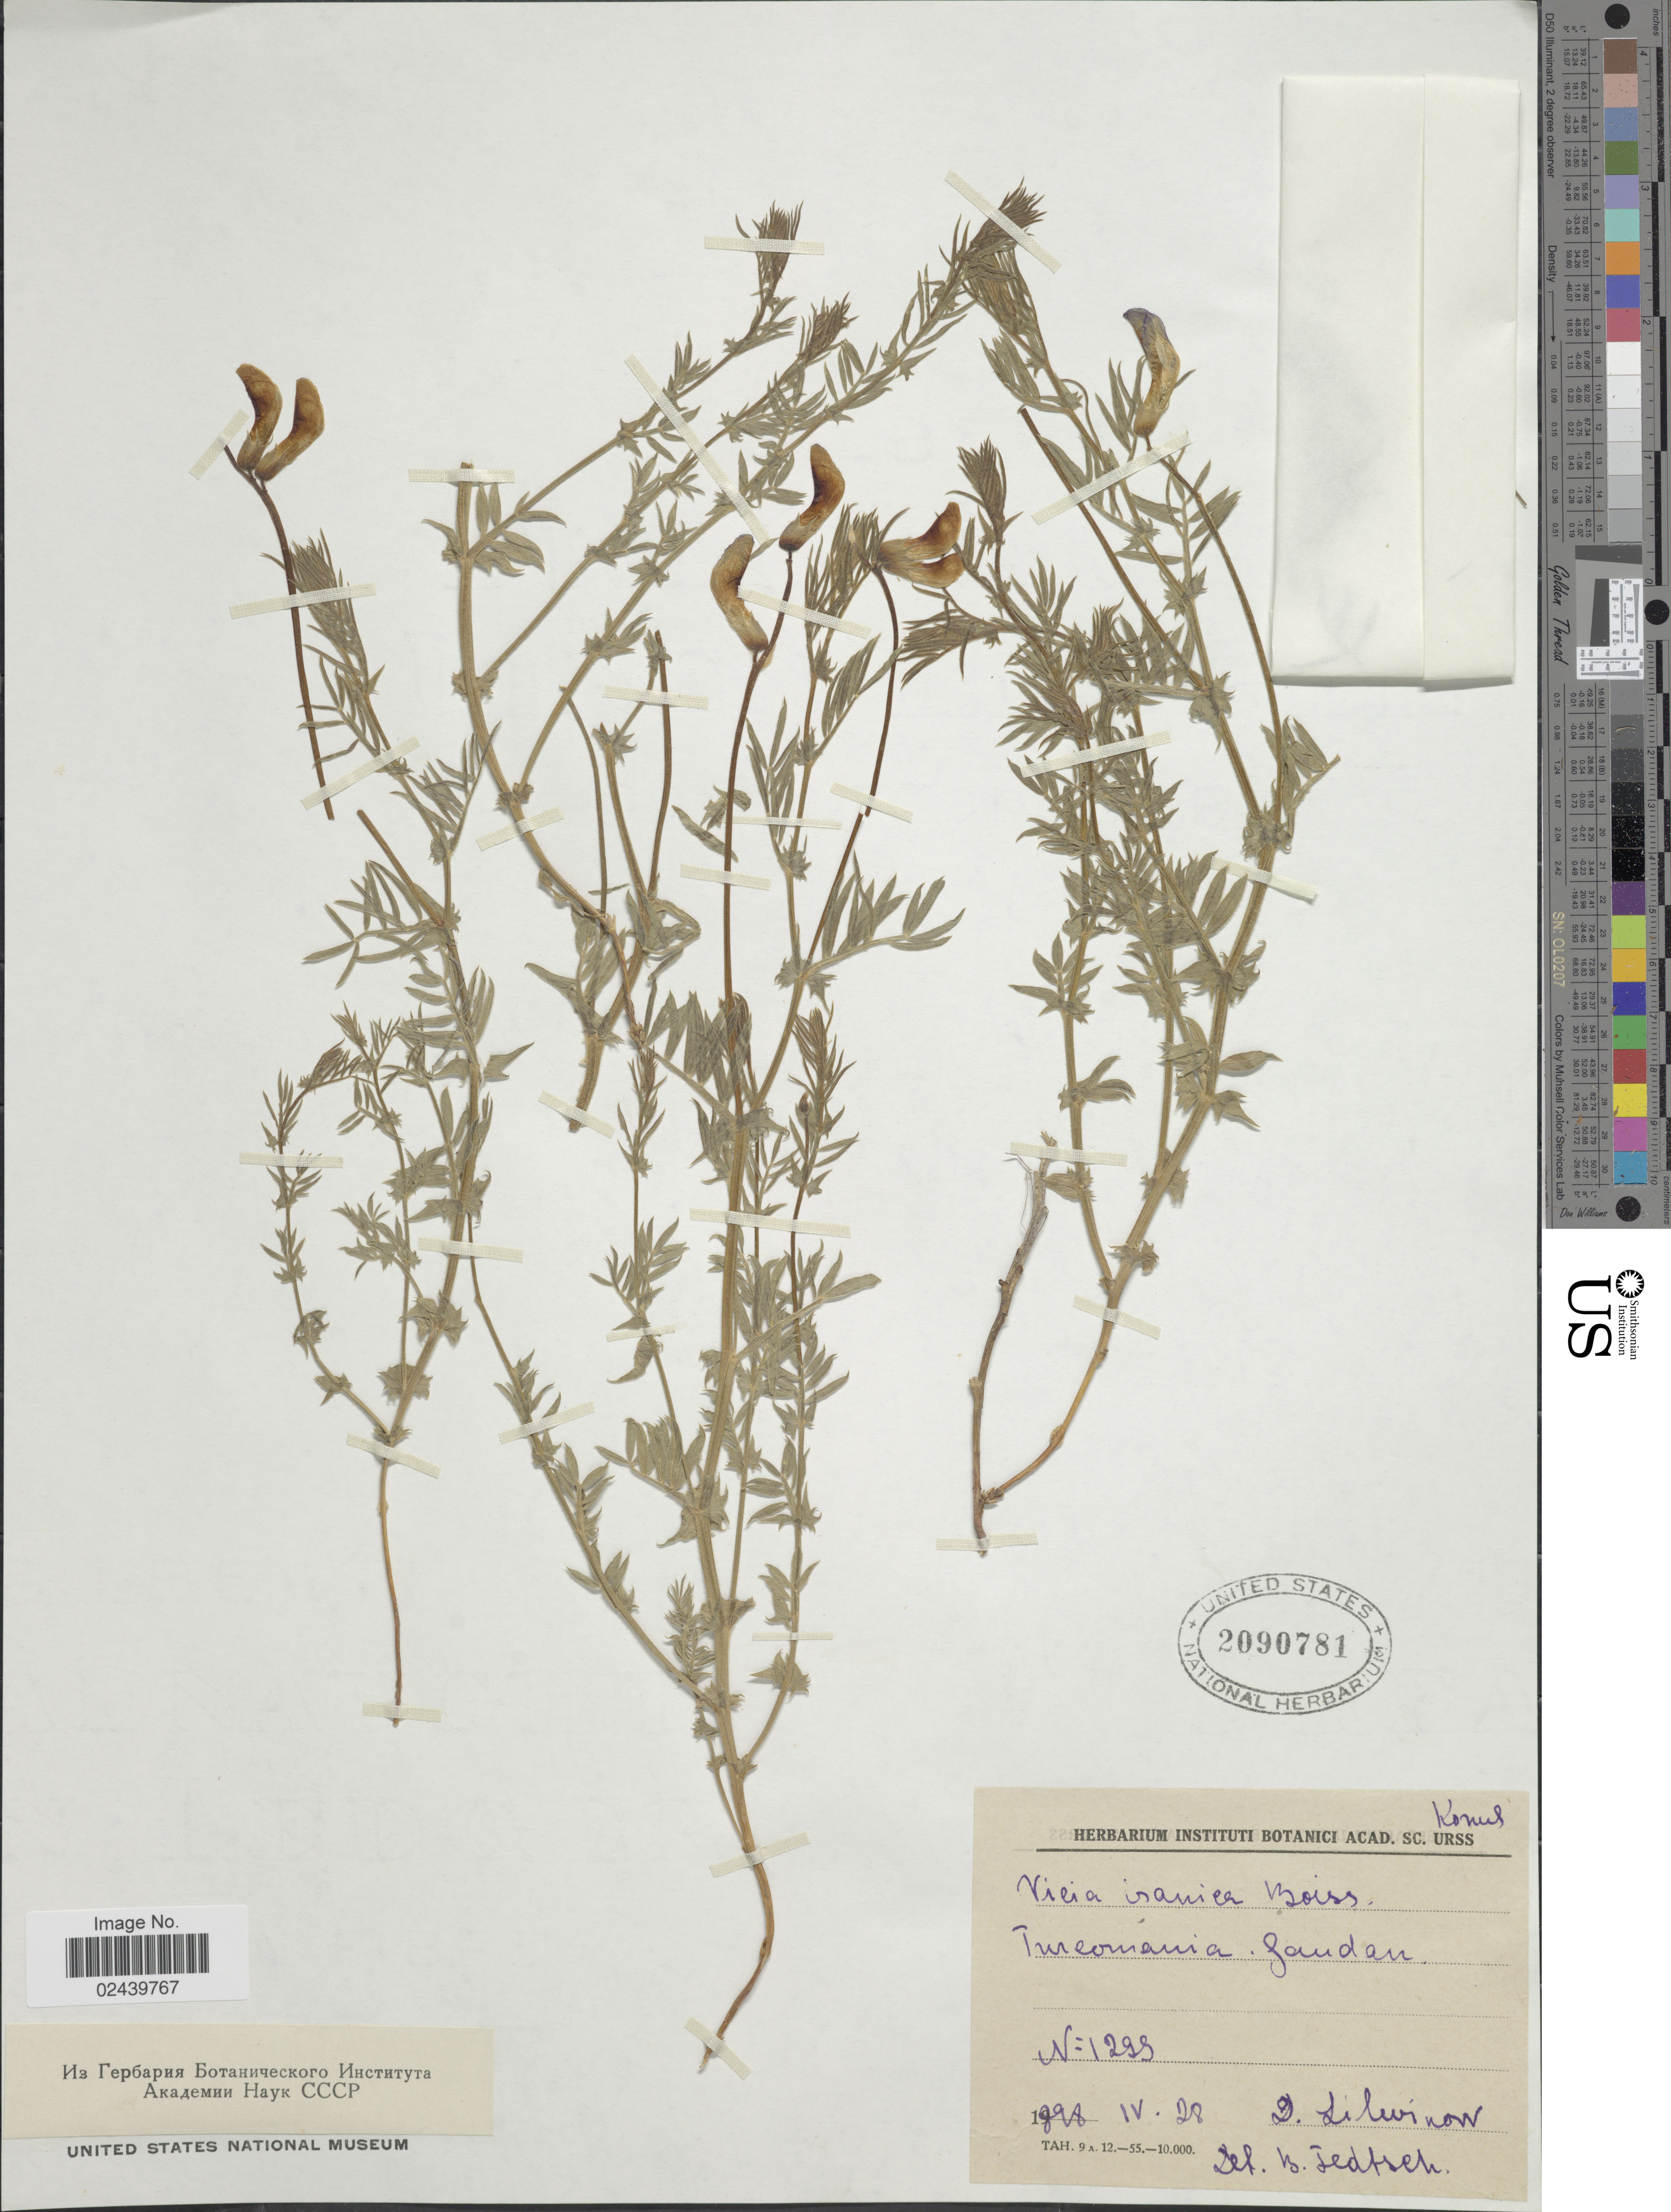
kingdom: Plantae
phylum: Tracheophyta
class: Magnoliopsida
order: Fabales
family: Fabaceae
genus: Vicia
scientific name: Vicia iranica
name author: Boiss.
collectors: D. Lilevinow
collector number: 1295*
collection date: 1898-04-28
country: Turkmenistan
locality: Turcomania. Gaudan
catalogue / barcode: US 2090781